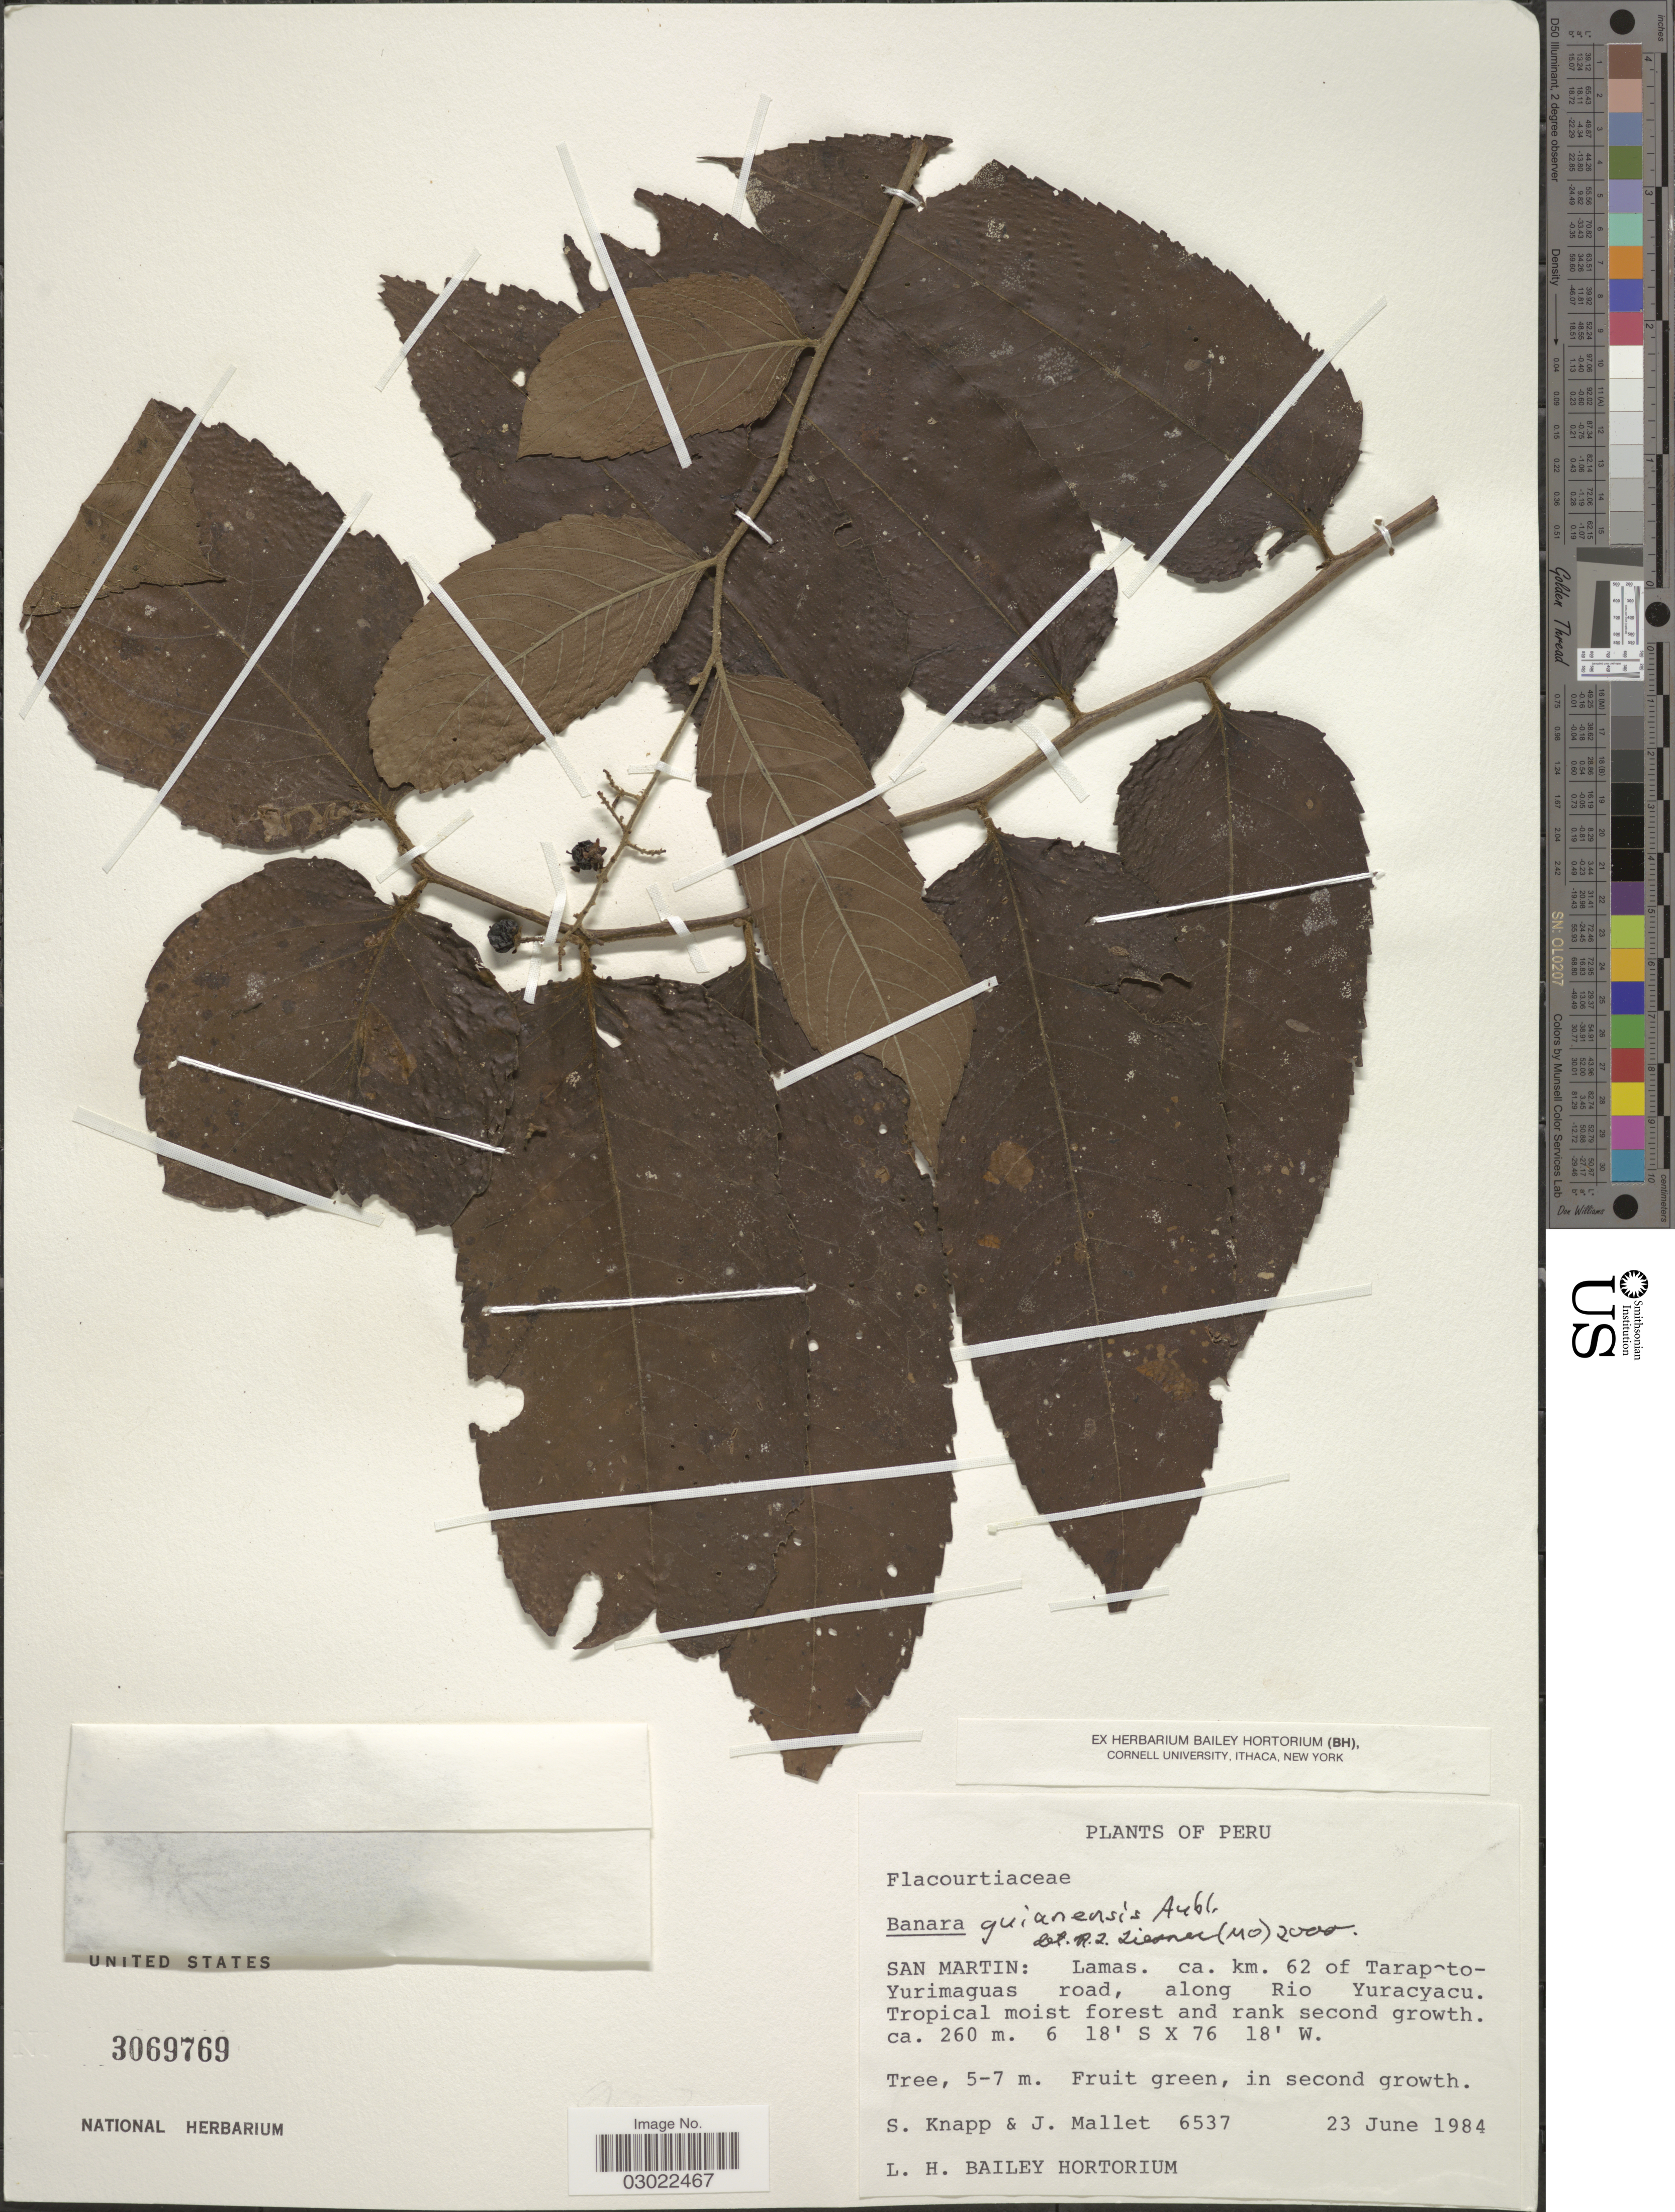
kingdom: Plantae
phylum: Tracheophyta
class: Magnoliopsida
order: Malpighiales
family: Salicaceae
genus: Banara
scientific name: Banara guianensis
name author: Aubl.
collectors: S. Knapp & J. Mallet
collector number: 6537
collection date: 1984-06-23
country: Peru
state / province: San Martín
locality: Lamas. Ca. km. 62 of Tarapoto-Yurimaguas road, along Rio Yuracyacu.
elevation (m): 260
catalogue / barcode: US 3069769